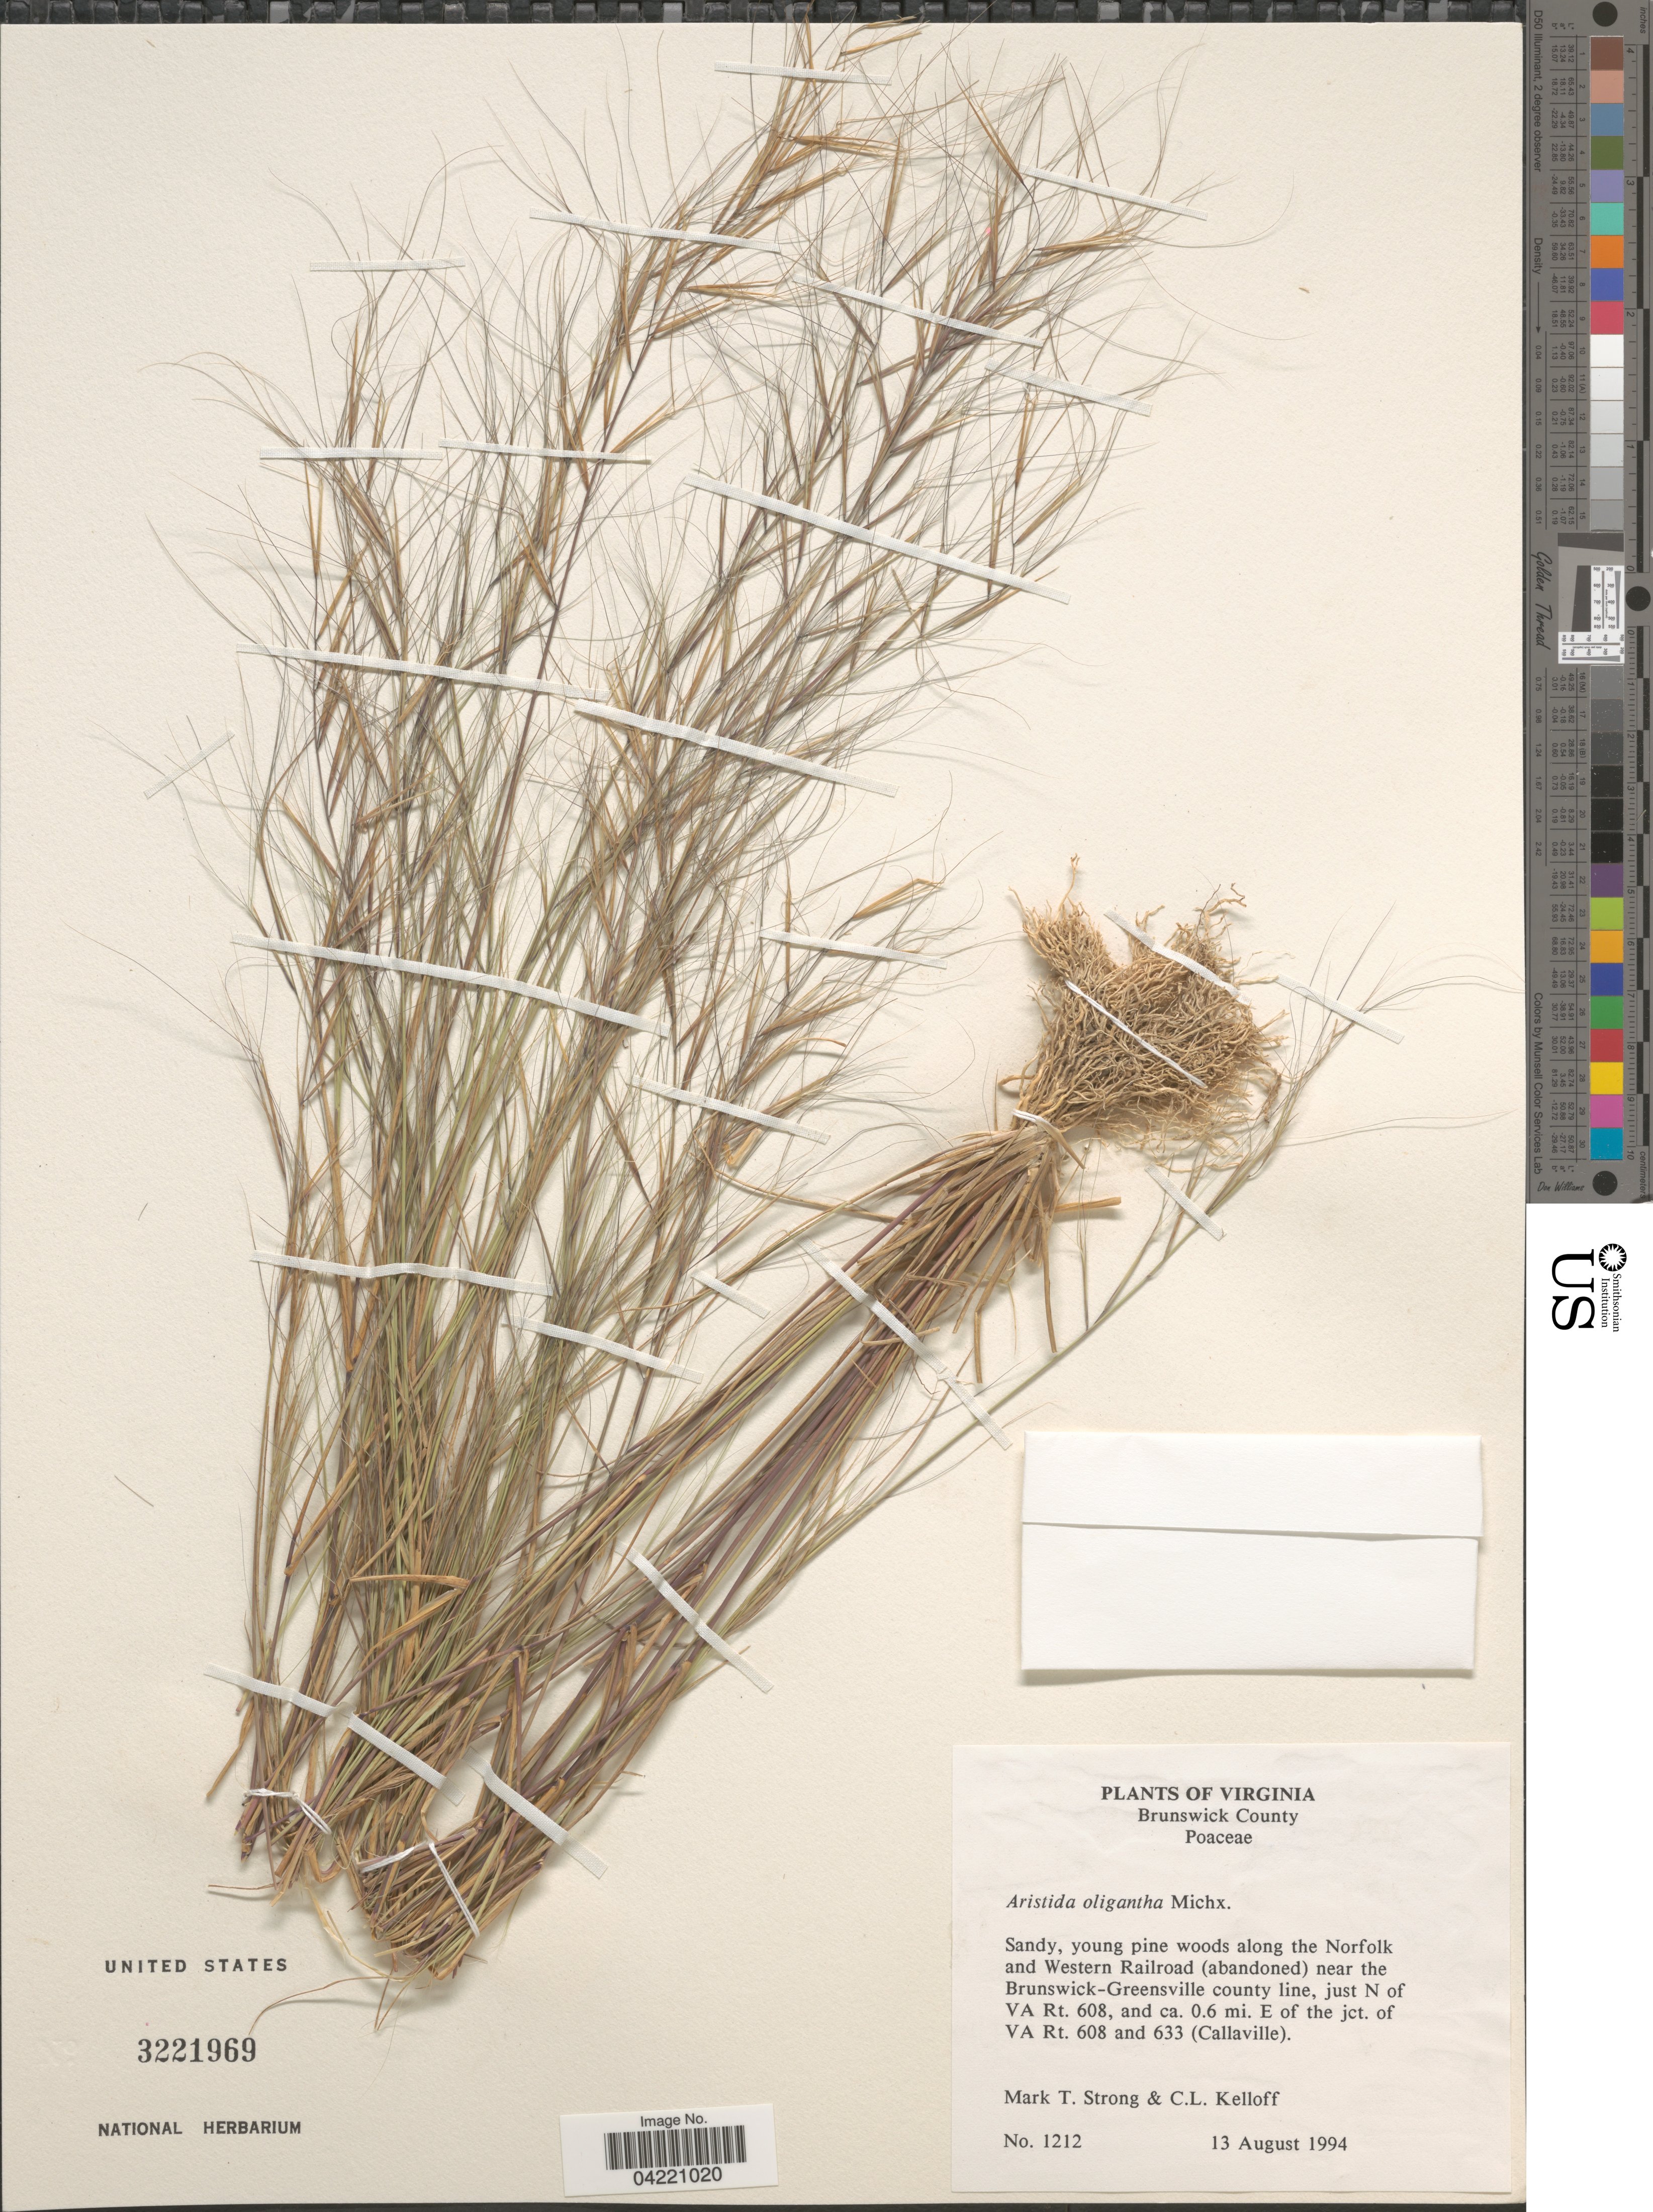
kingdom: Plantae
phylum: Tracheophyta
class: Liliopsida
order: Poales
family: Poaceae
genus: Aristida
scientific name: Aristida oligantha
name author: Michx.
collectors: M. T. Strong & C. L. Kelloff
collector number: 1212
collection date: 1994-08-13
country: United States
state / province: Virginia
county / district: Brunswick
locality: Brunswick County. Sandy, young pine woods along the Norfolk and Western Railroad (abandoned) near the Brunswick-Greensville county line, just N of VA Rt. 608, and ca. 0.6 mi. E of the jct. of VA Rt. 608 and 633 (Callaville).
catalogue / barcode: US 3221969